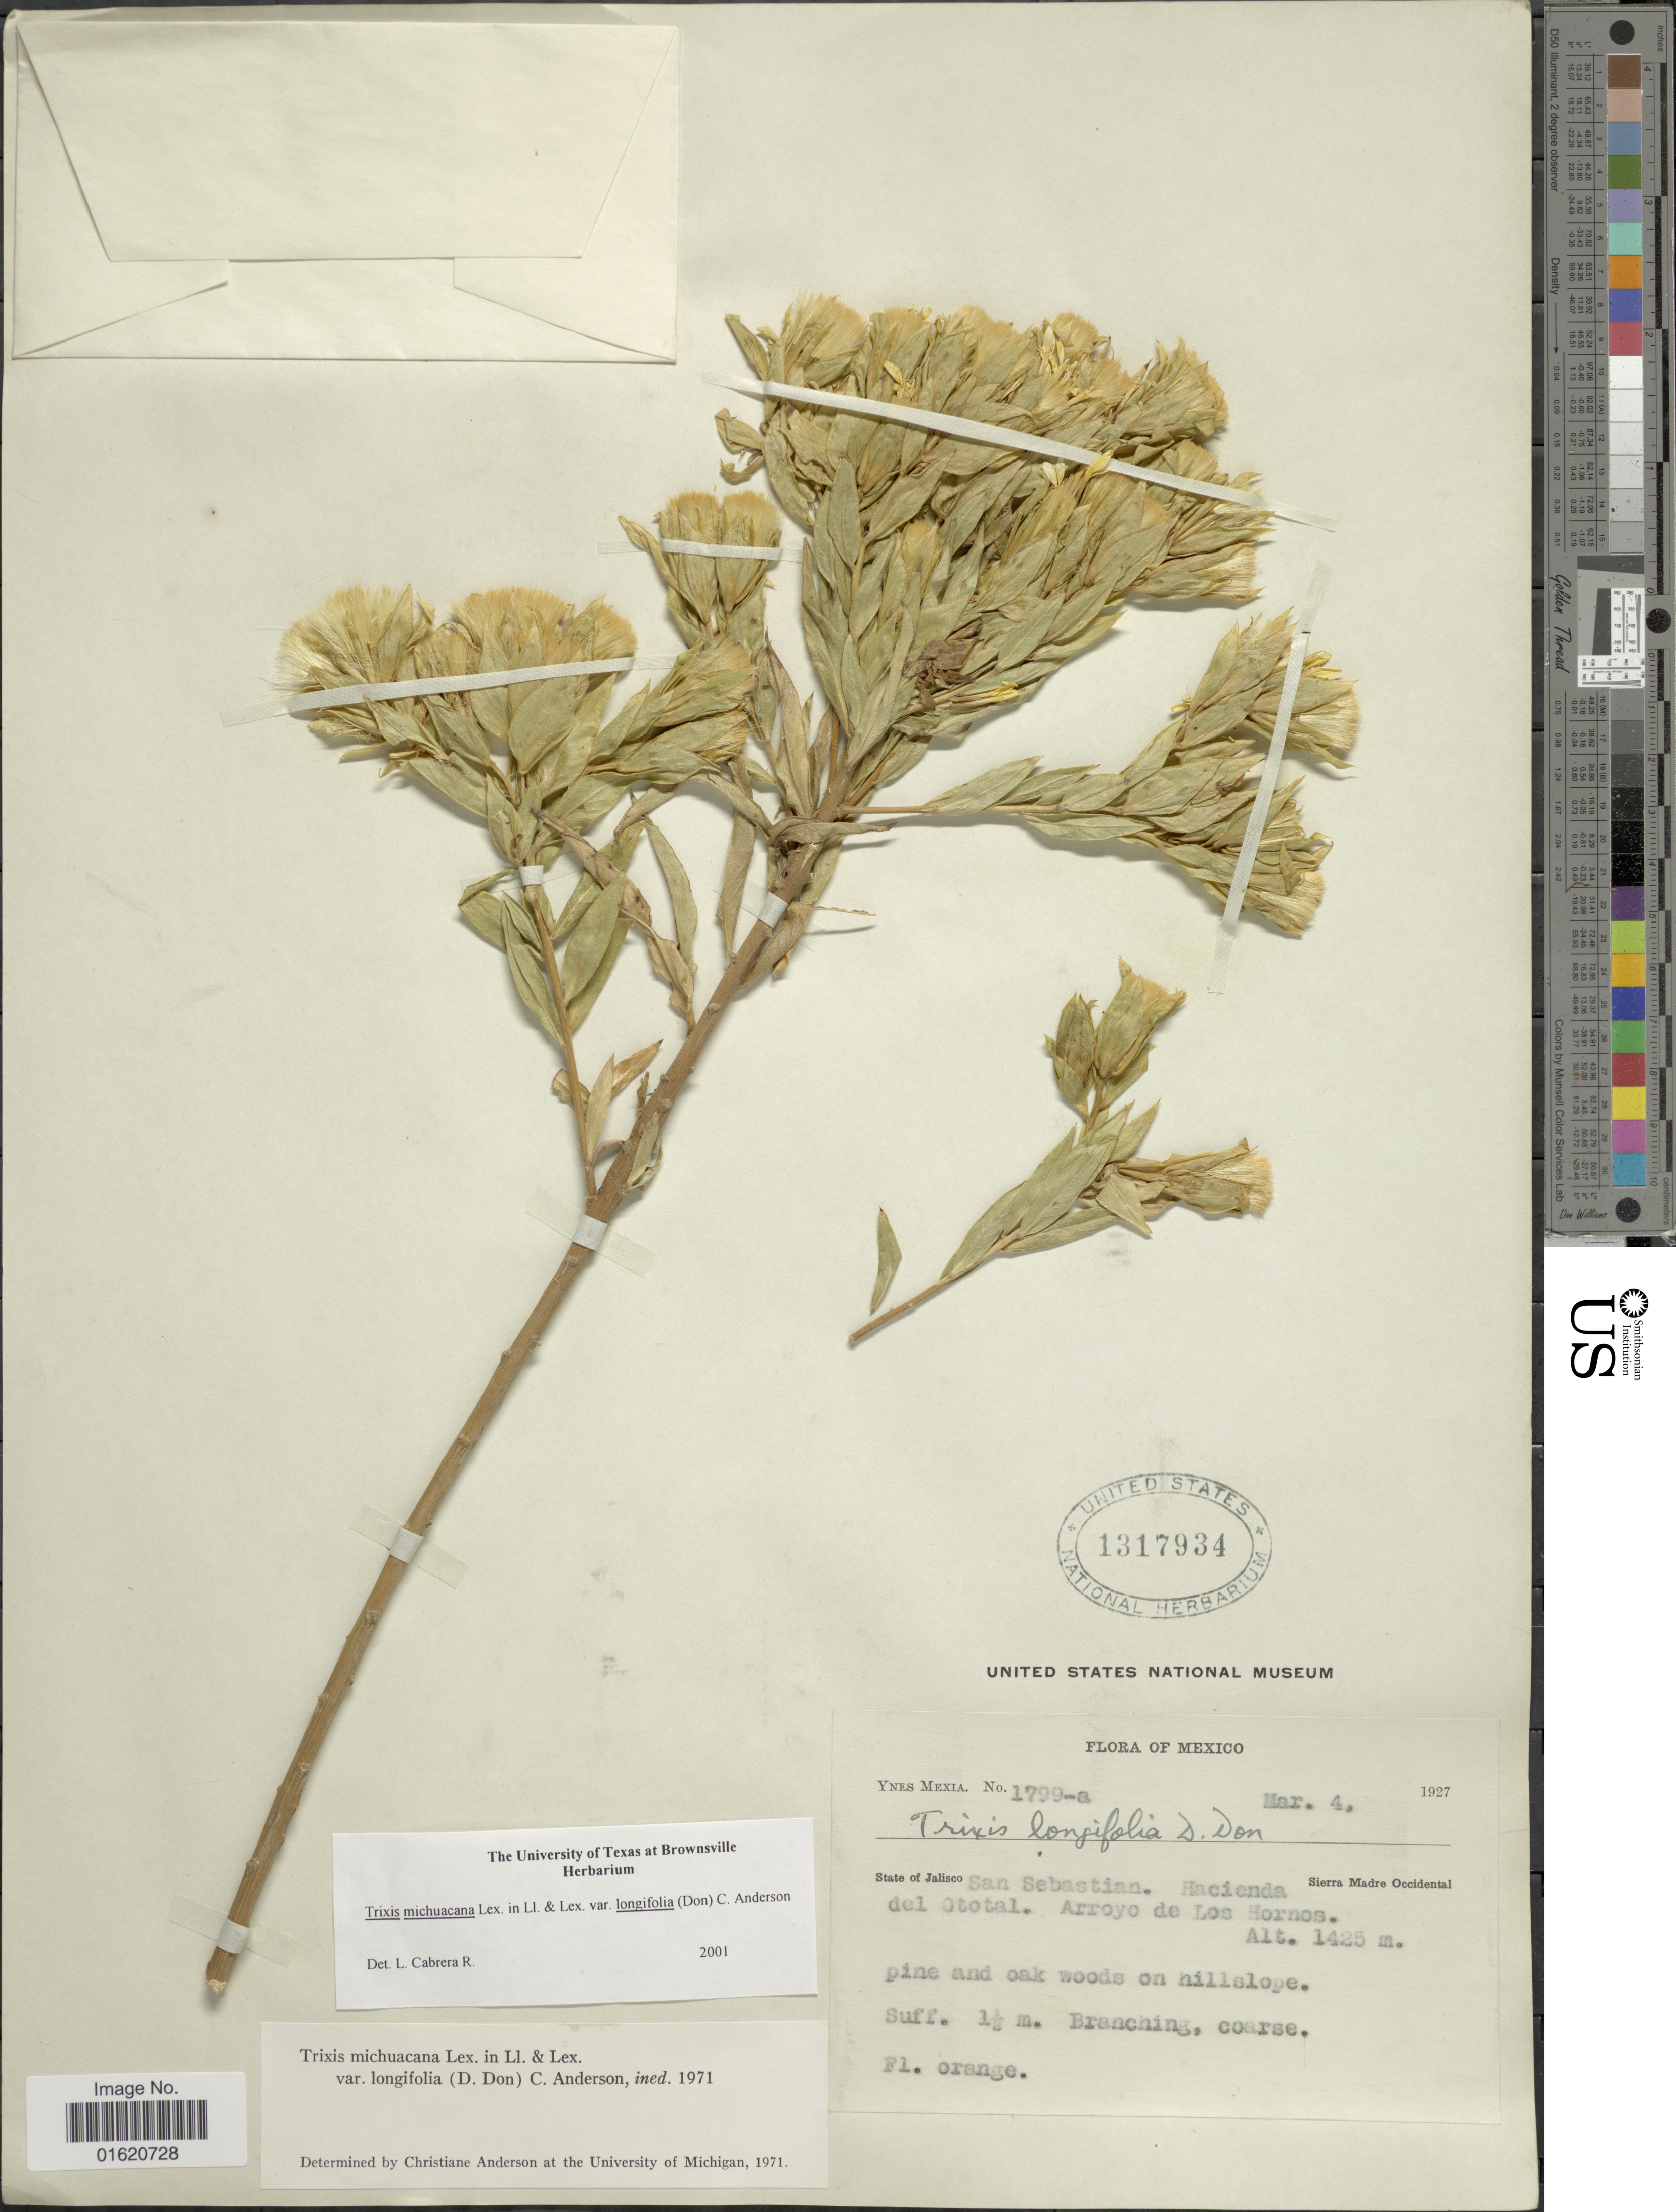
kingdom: Plantae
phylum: Tracheophyta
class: Magnoliopsida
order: Asterales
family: Asteraceae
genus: Trixis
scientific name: Trixis michuacana var. longifolia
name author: (D. Don) C.E. Anderson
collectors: Y. Mexia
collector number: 1799-a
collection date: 1927-03-04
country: Mexico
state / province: Jalisco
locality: San Sebastian, Hacienda del otoal, Arroyo de Los Hornos, pine and oak woods on hillslope, Sierra Madre Occidental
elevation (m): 1425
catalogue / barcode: US 1317934